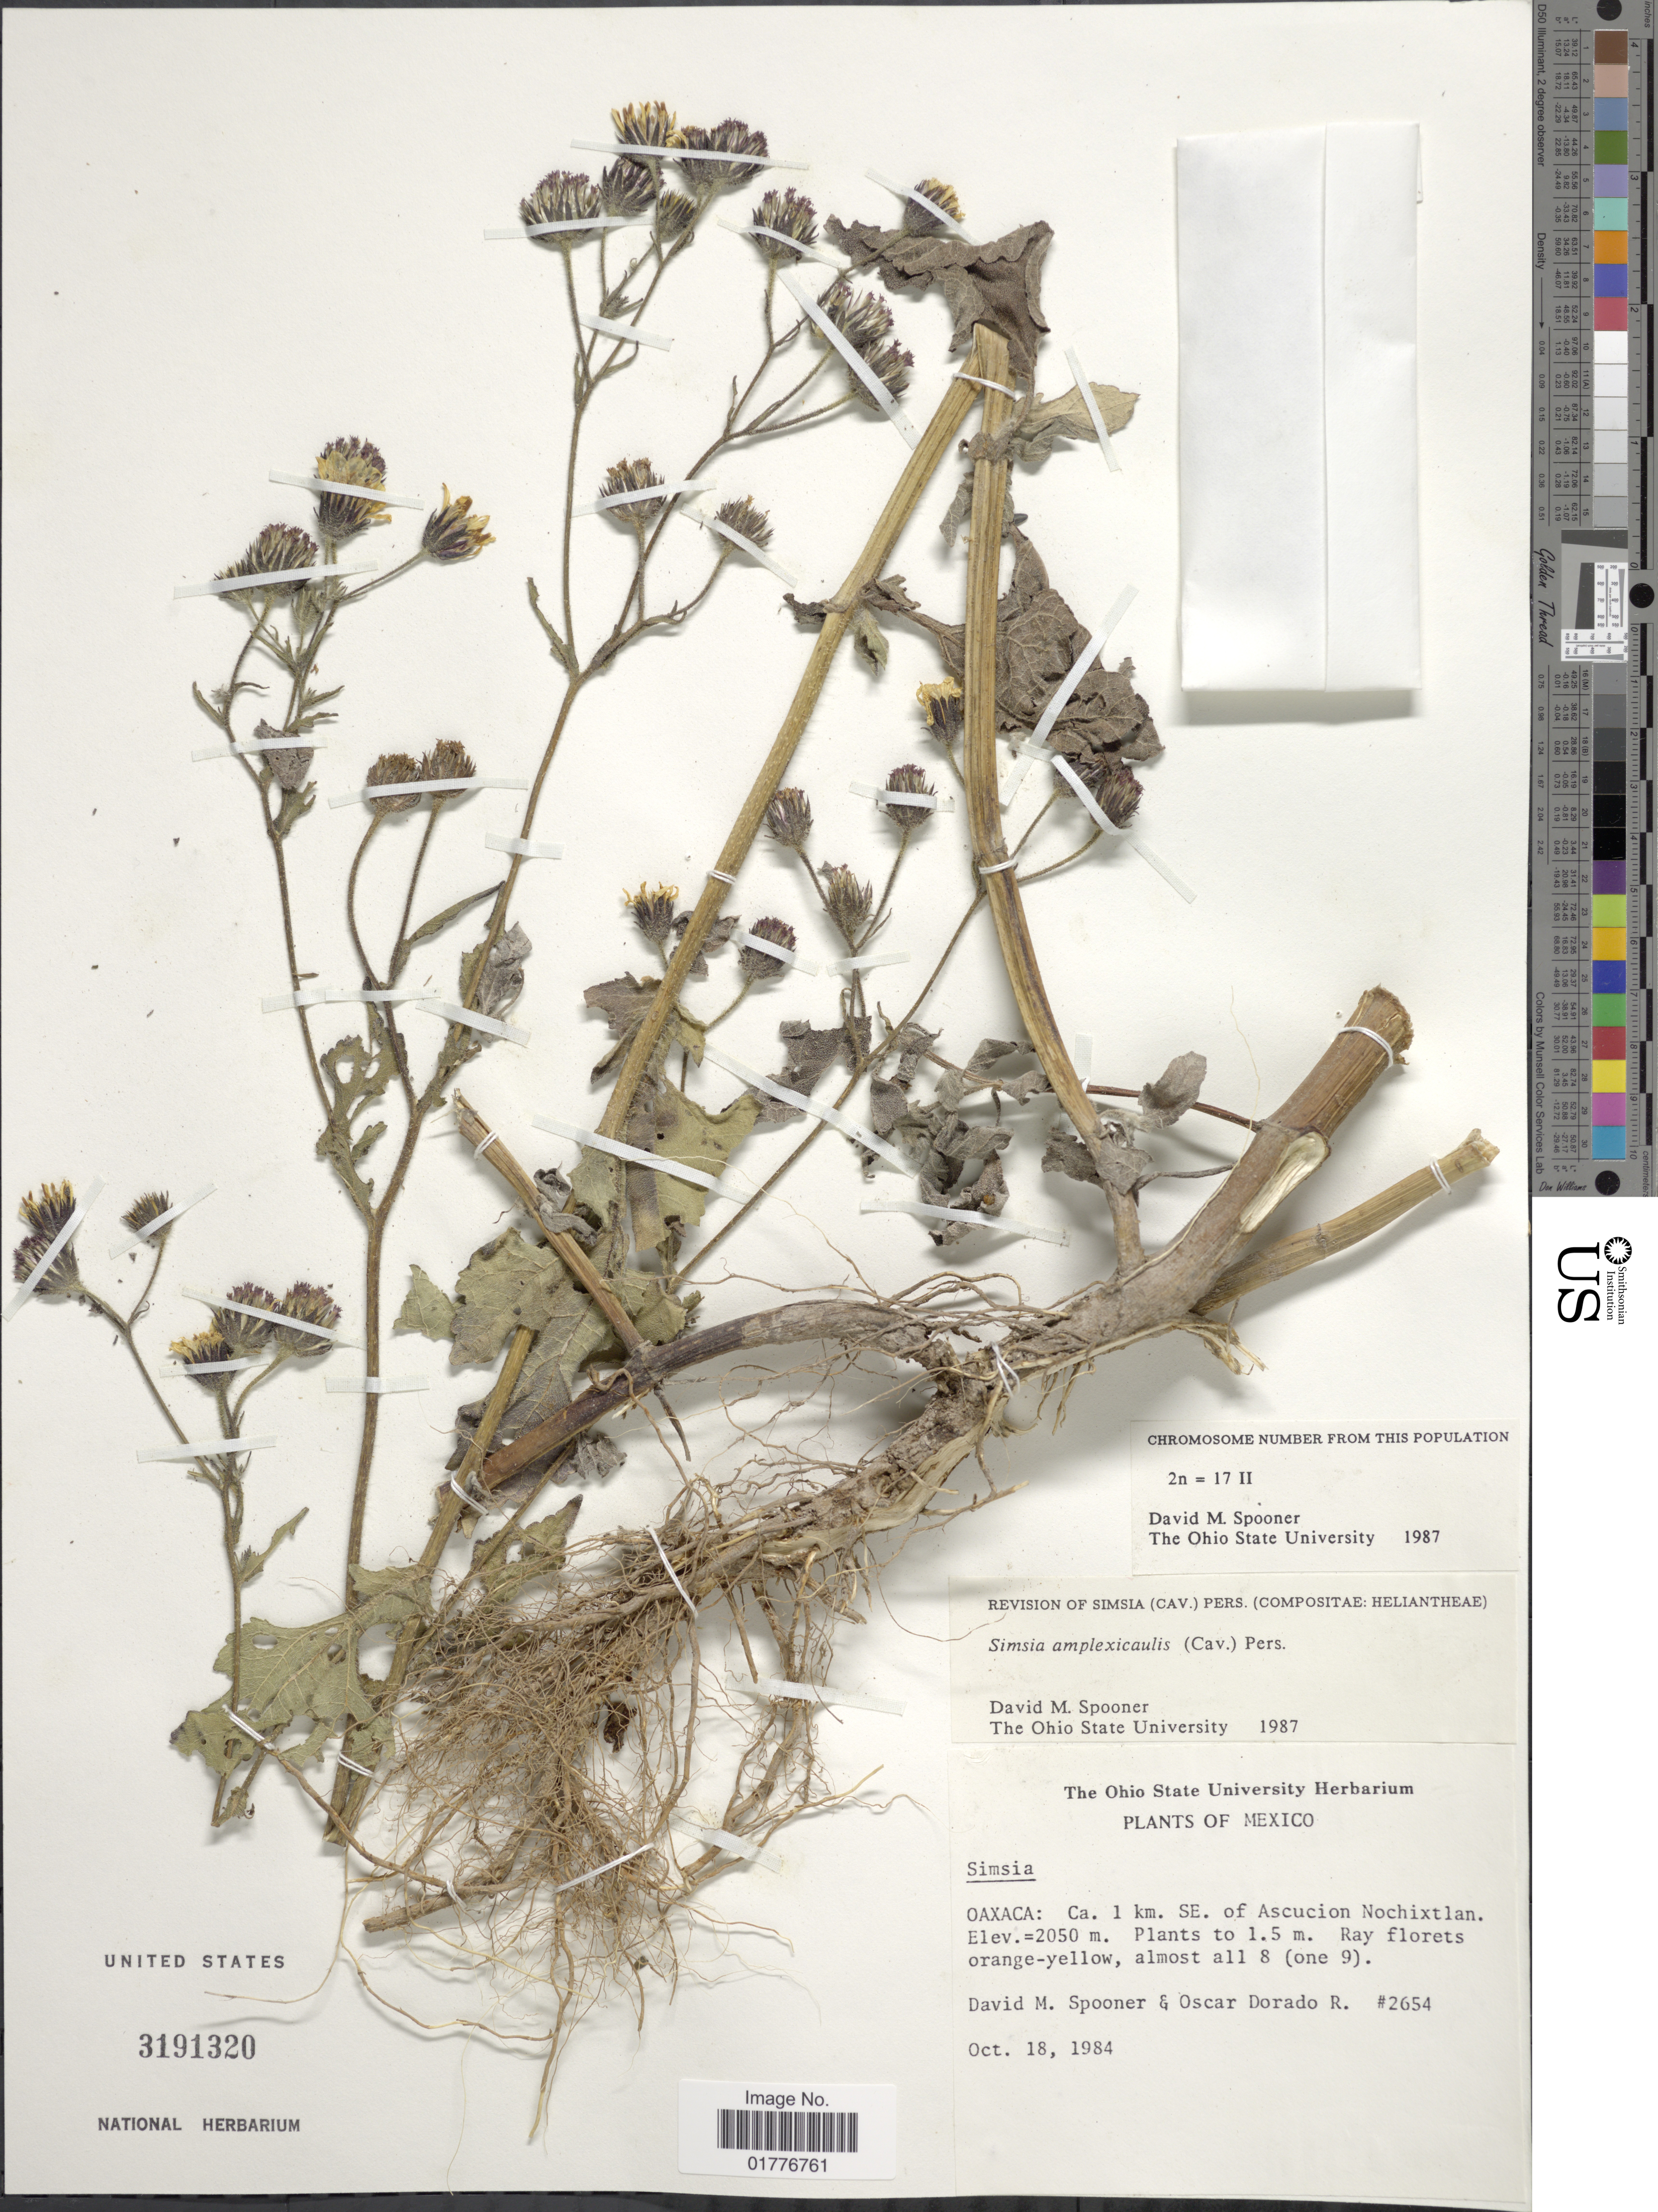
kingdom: Plantae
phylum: Tracheophyta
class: Magnoliopsida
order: Asterales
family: Asteraceae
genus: Simsia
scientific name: Simsia amplexicaulis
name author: (Cav.) Pers.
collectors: D. Spooner & O. R. Dorado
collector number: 2654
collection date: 1984-10-18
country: Mexico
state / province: Oaxaca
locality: Ca. 1 km. SE of Asuncion Nochixtlan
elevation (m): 2050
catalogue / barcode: US 3191320